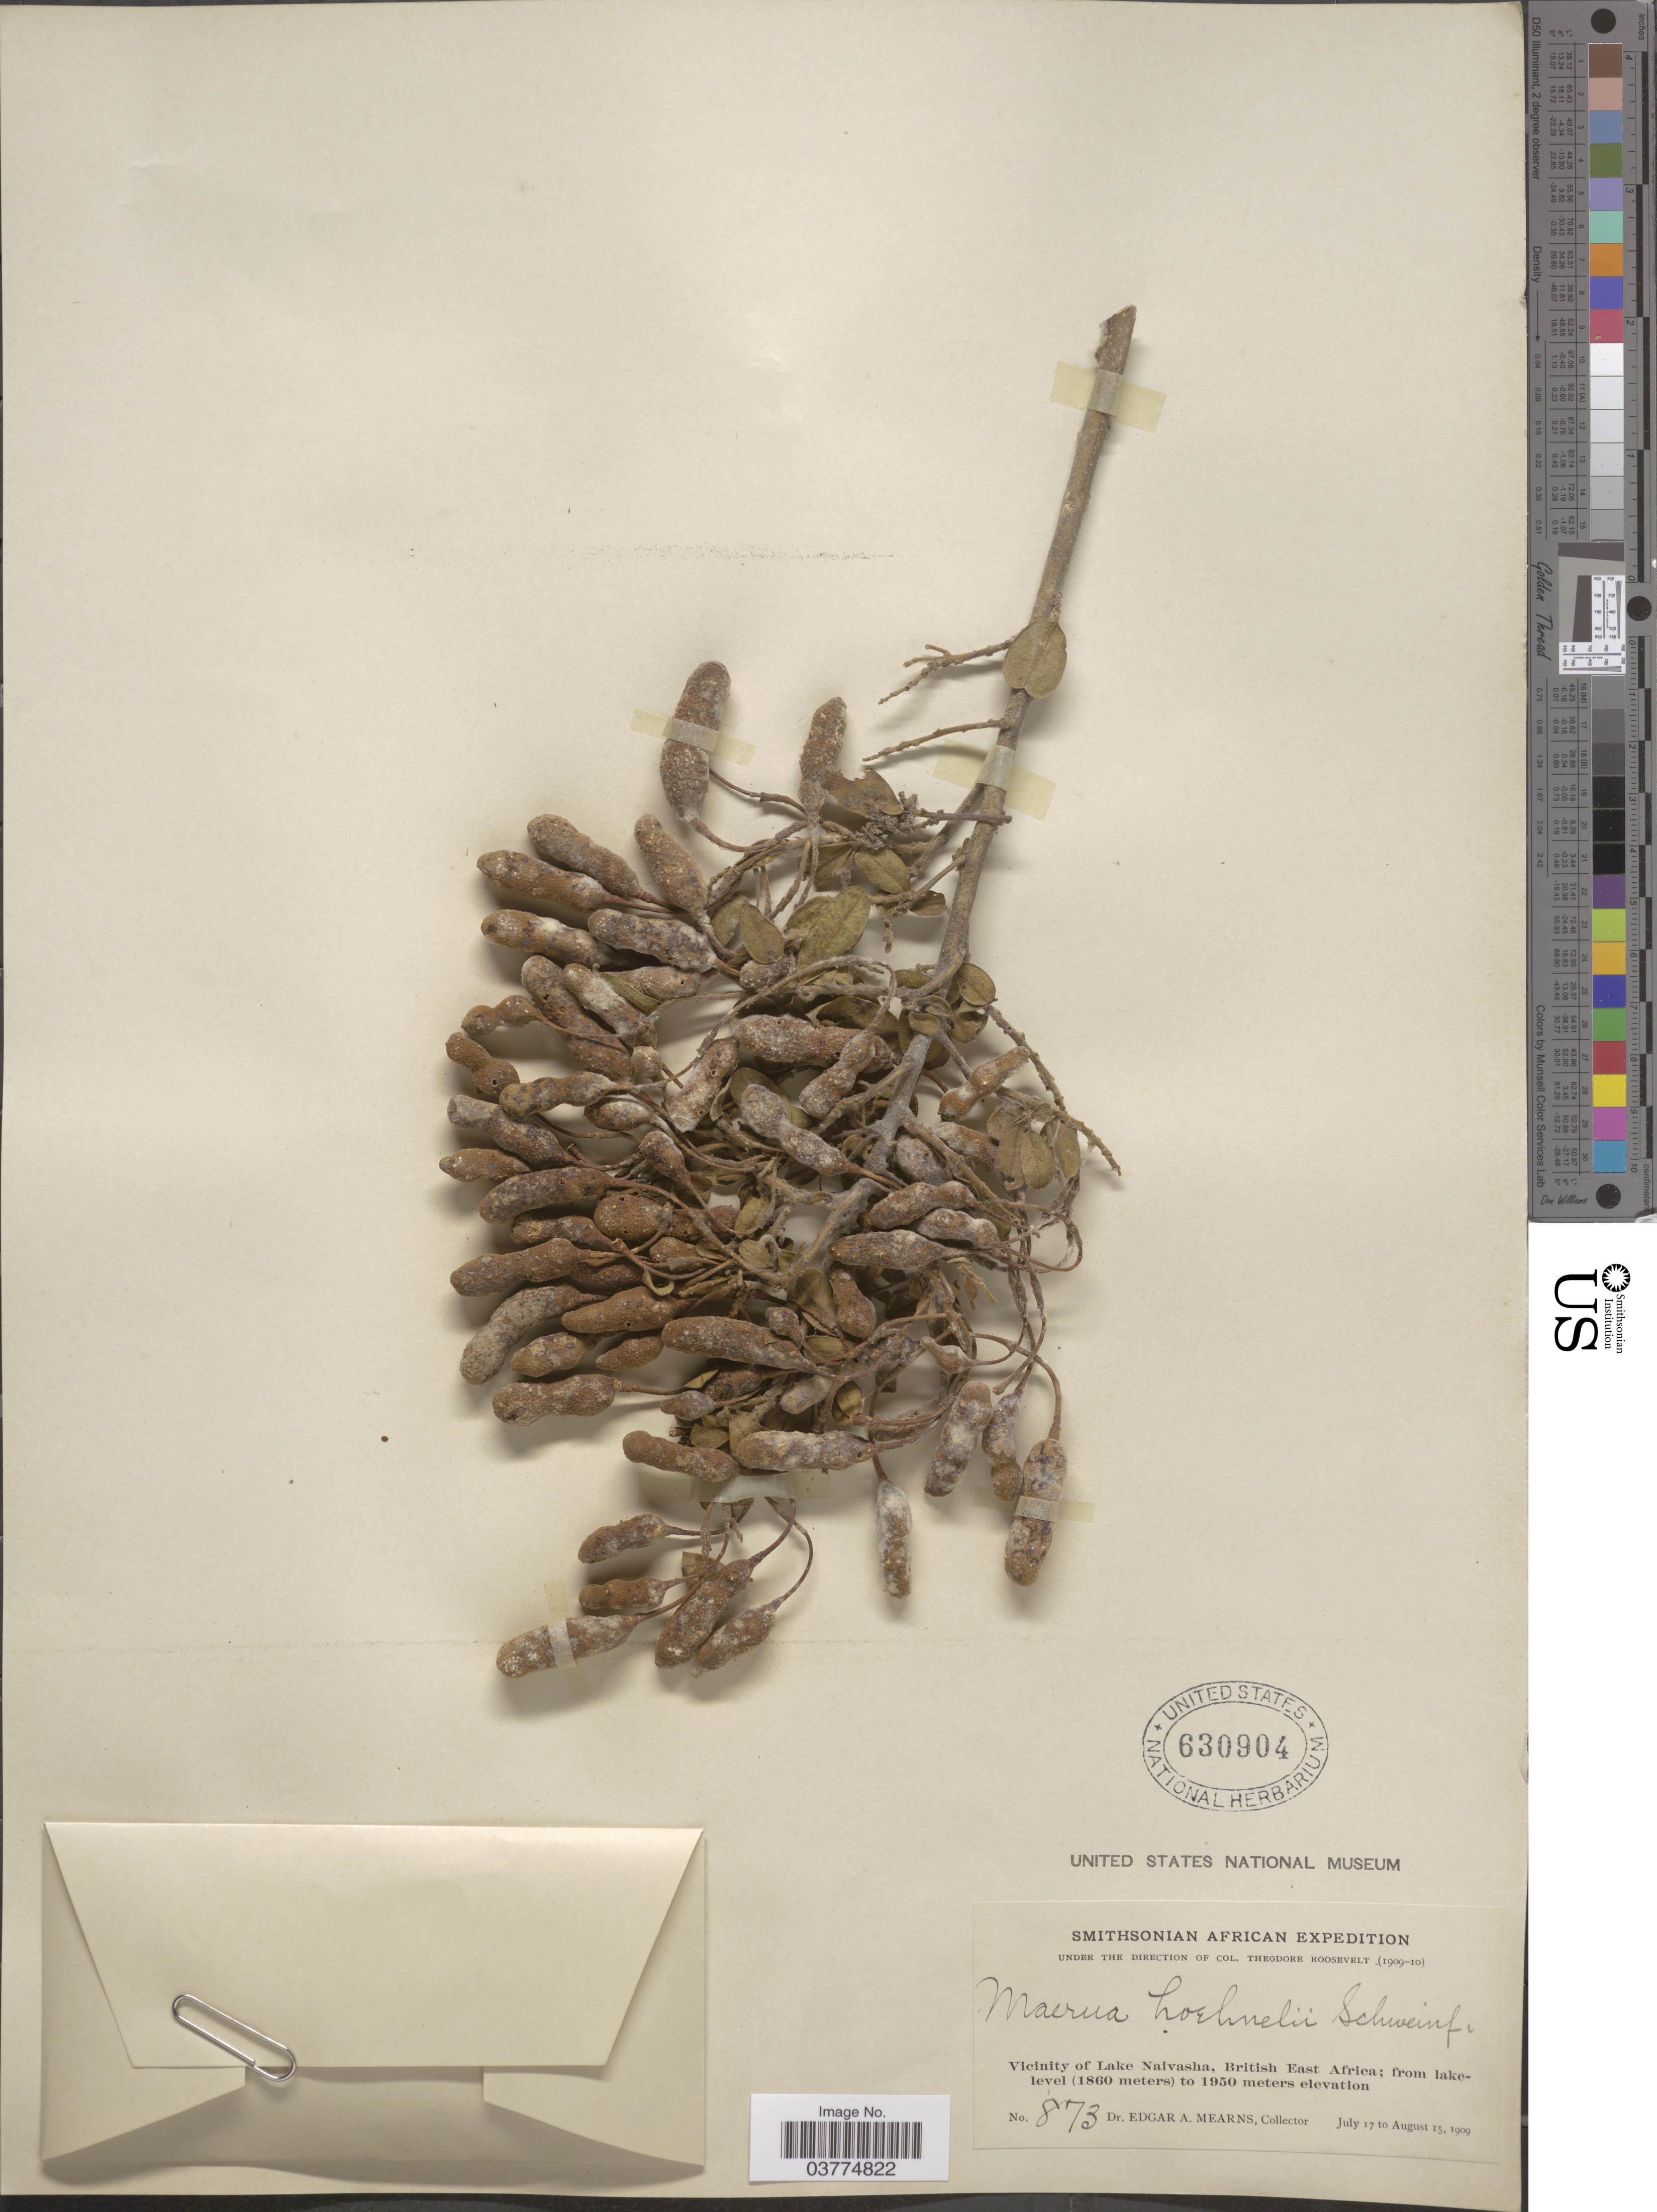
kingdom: Plantae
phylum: Tracheophyta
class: Magnoliopsida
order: Brassicales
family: Capparaceae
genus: Maerua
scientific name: Maerua hoehnelii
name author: Schweinf.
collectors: E. A. Mearns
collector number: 873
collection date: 1909-07-17/1909-08-15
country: Kenya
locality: Vicinity of Lake Naivasha, British East Africa.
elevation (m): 1860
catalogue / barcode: US 630904